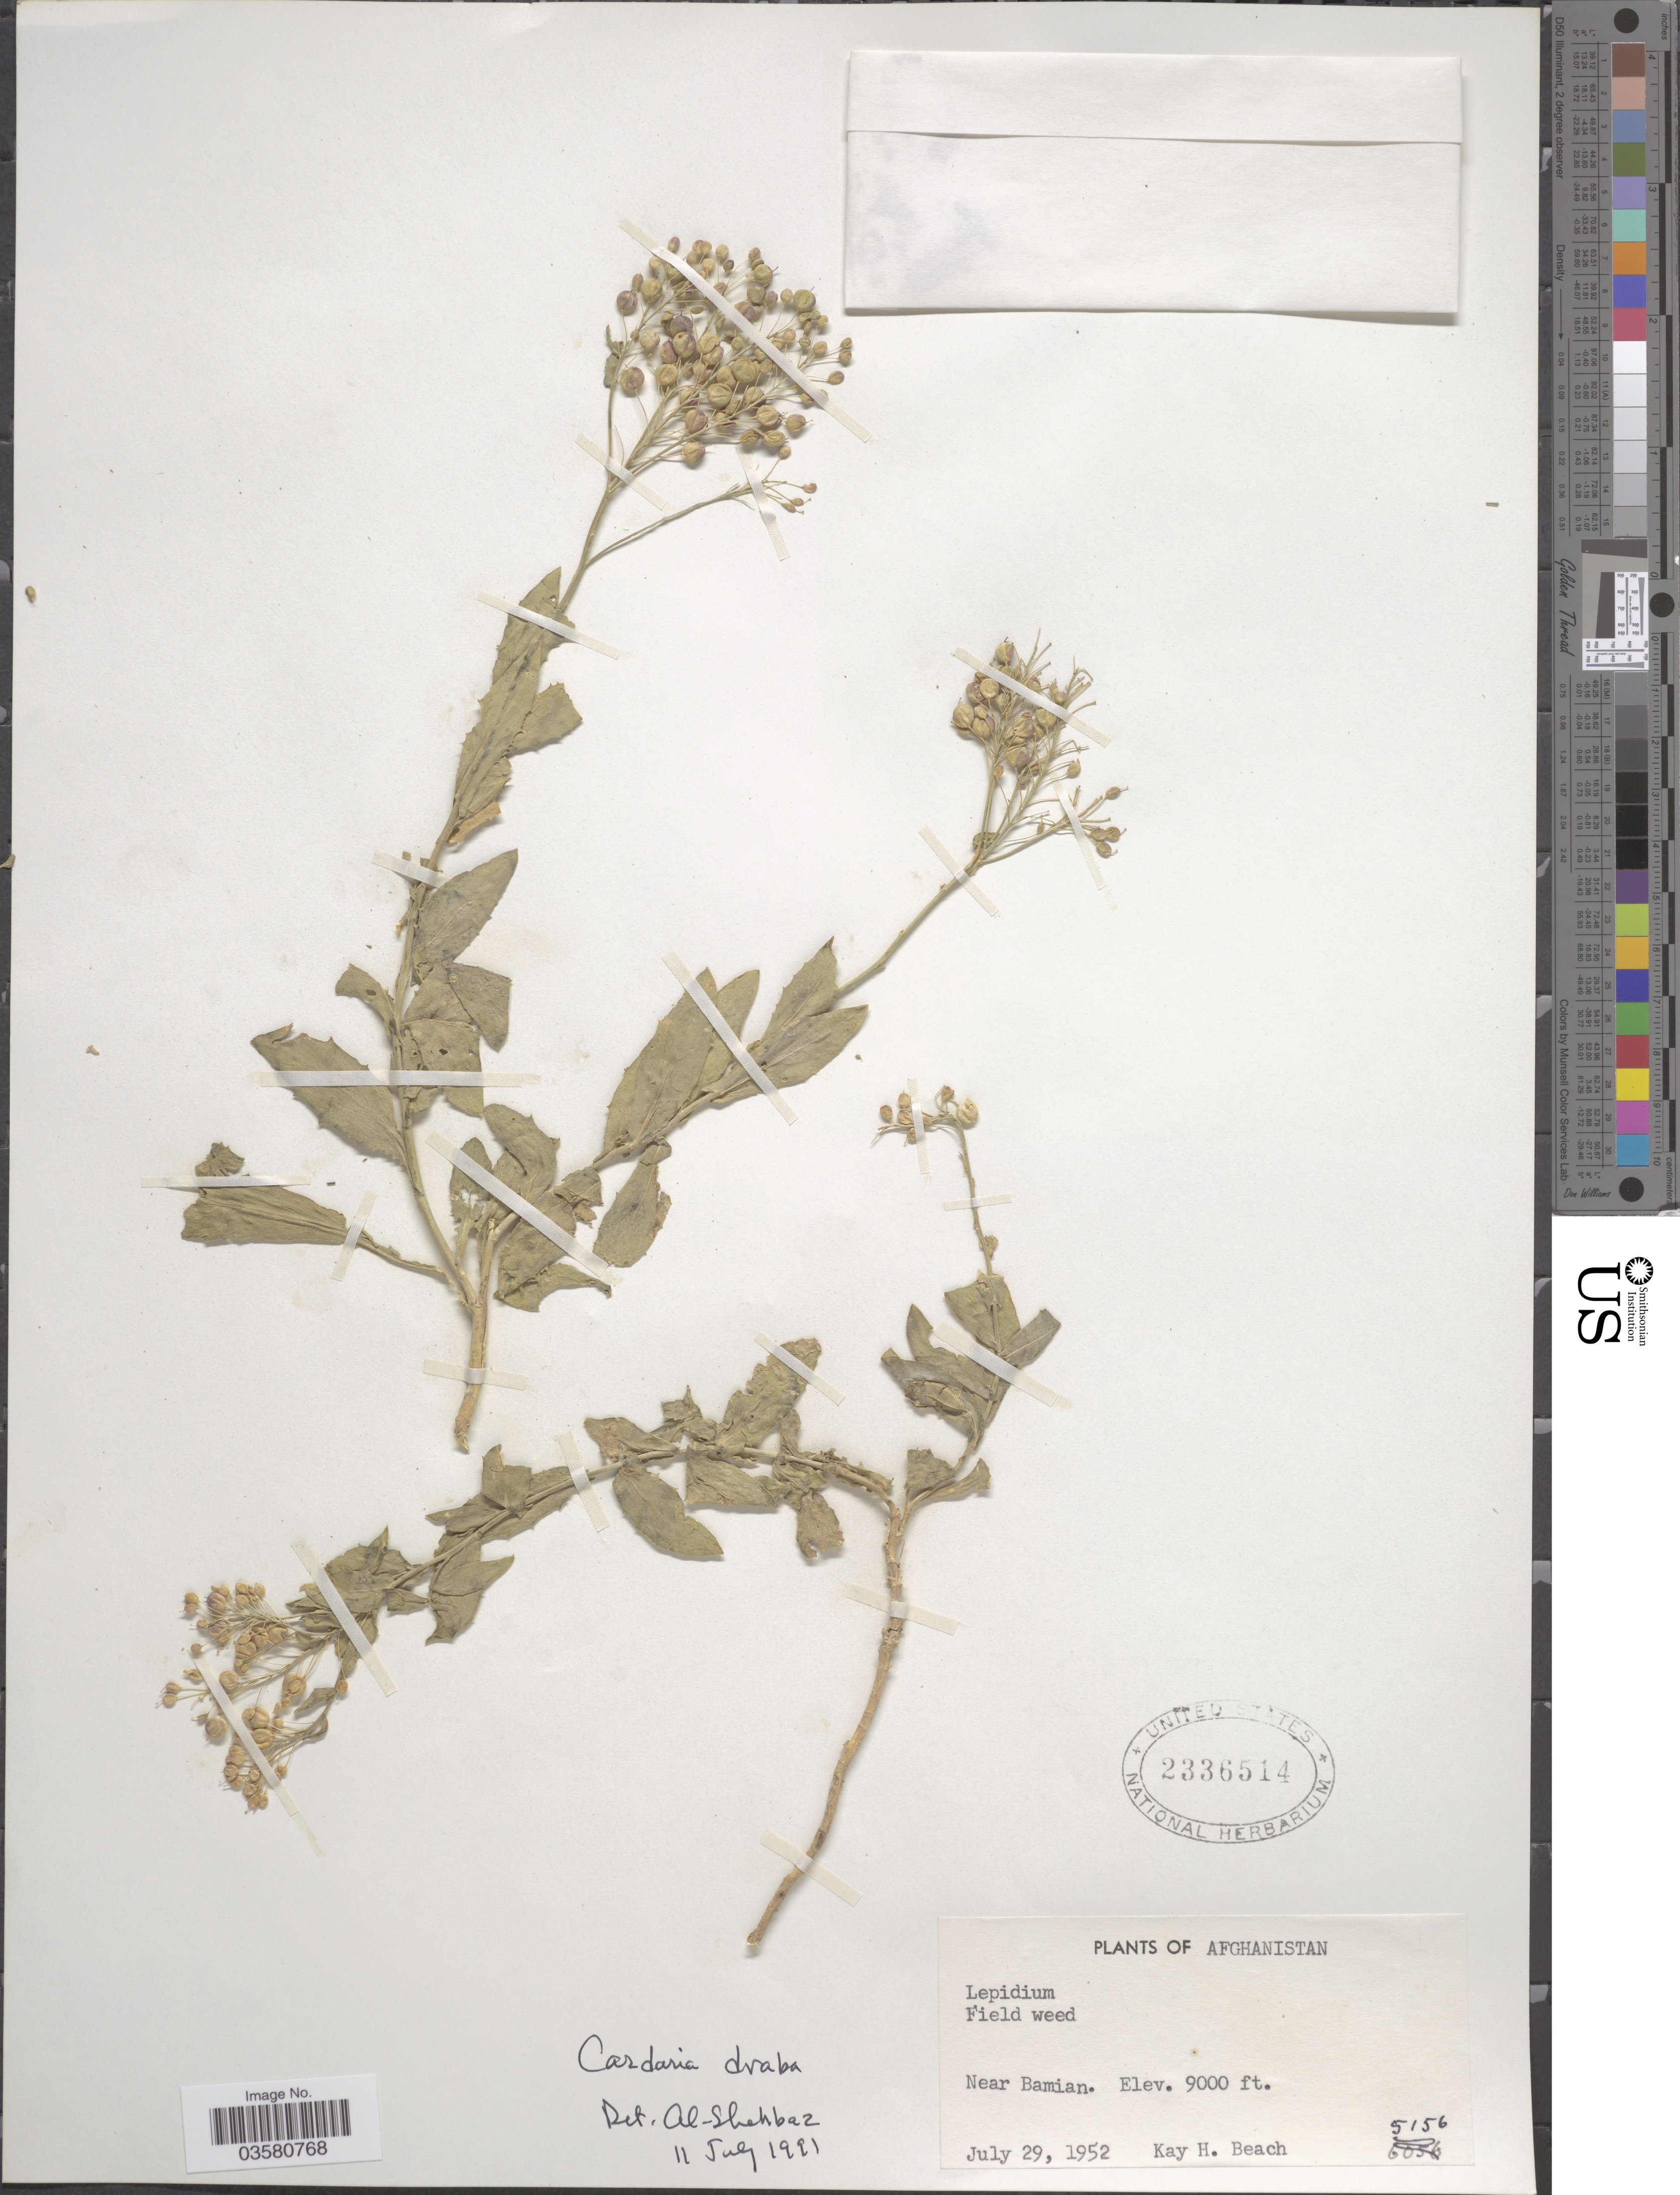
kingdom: Plantae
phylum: Tracheophyta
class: Magnoliopsida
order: Brassicales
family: Brassicaceae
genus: Lepidium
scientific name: Lepidium chalepense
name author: L.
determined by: Strong, Mark T., (BOT), Smithsonian Institution - National Museum of Natural History (UNITED STATES)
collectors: K. H. Beach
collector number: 5156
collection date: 1952-07-29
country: Afghanistan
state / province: Bamian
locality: Near Bamian.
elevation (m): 2743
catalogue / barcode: US 2336514